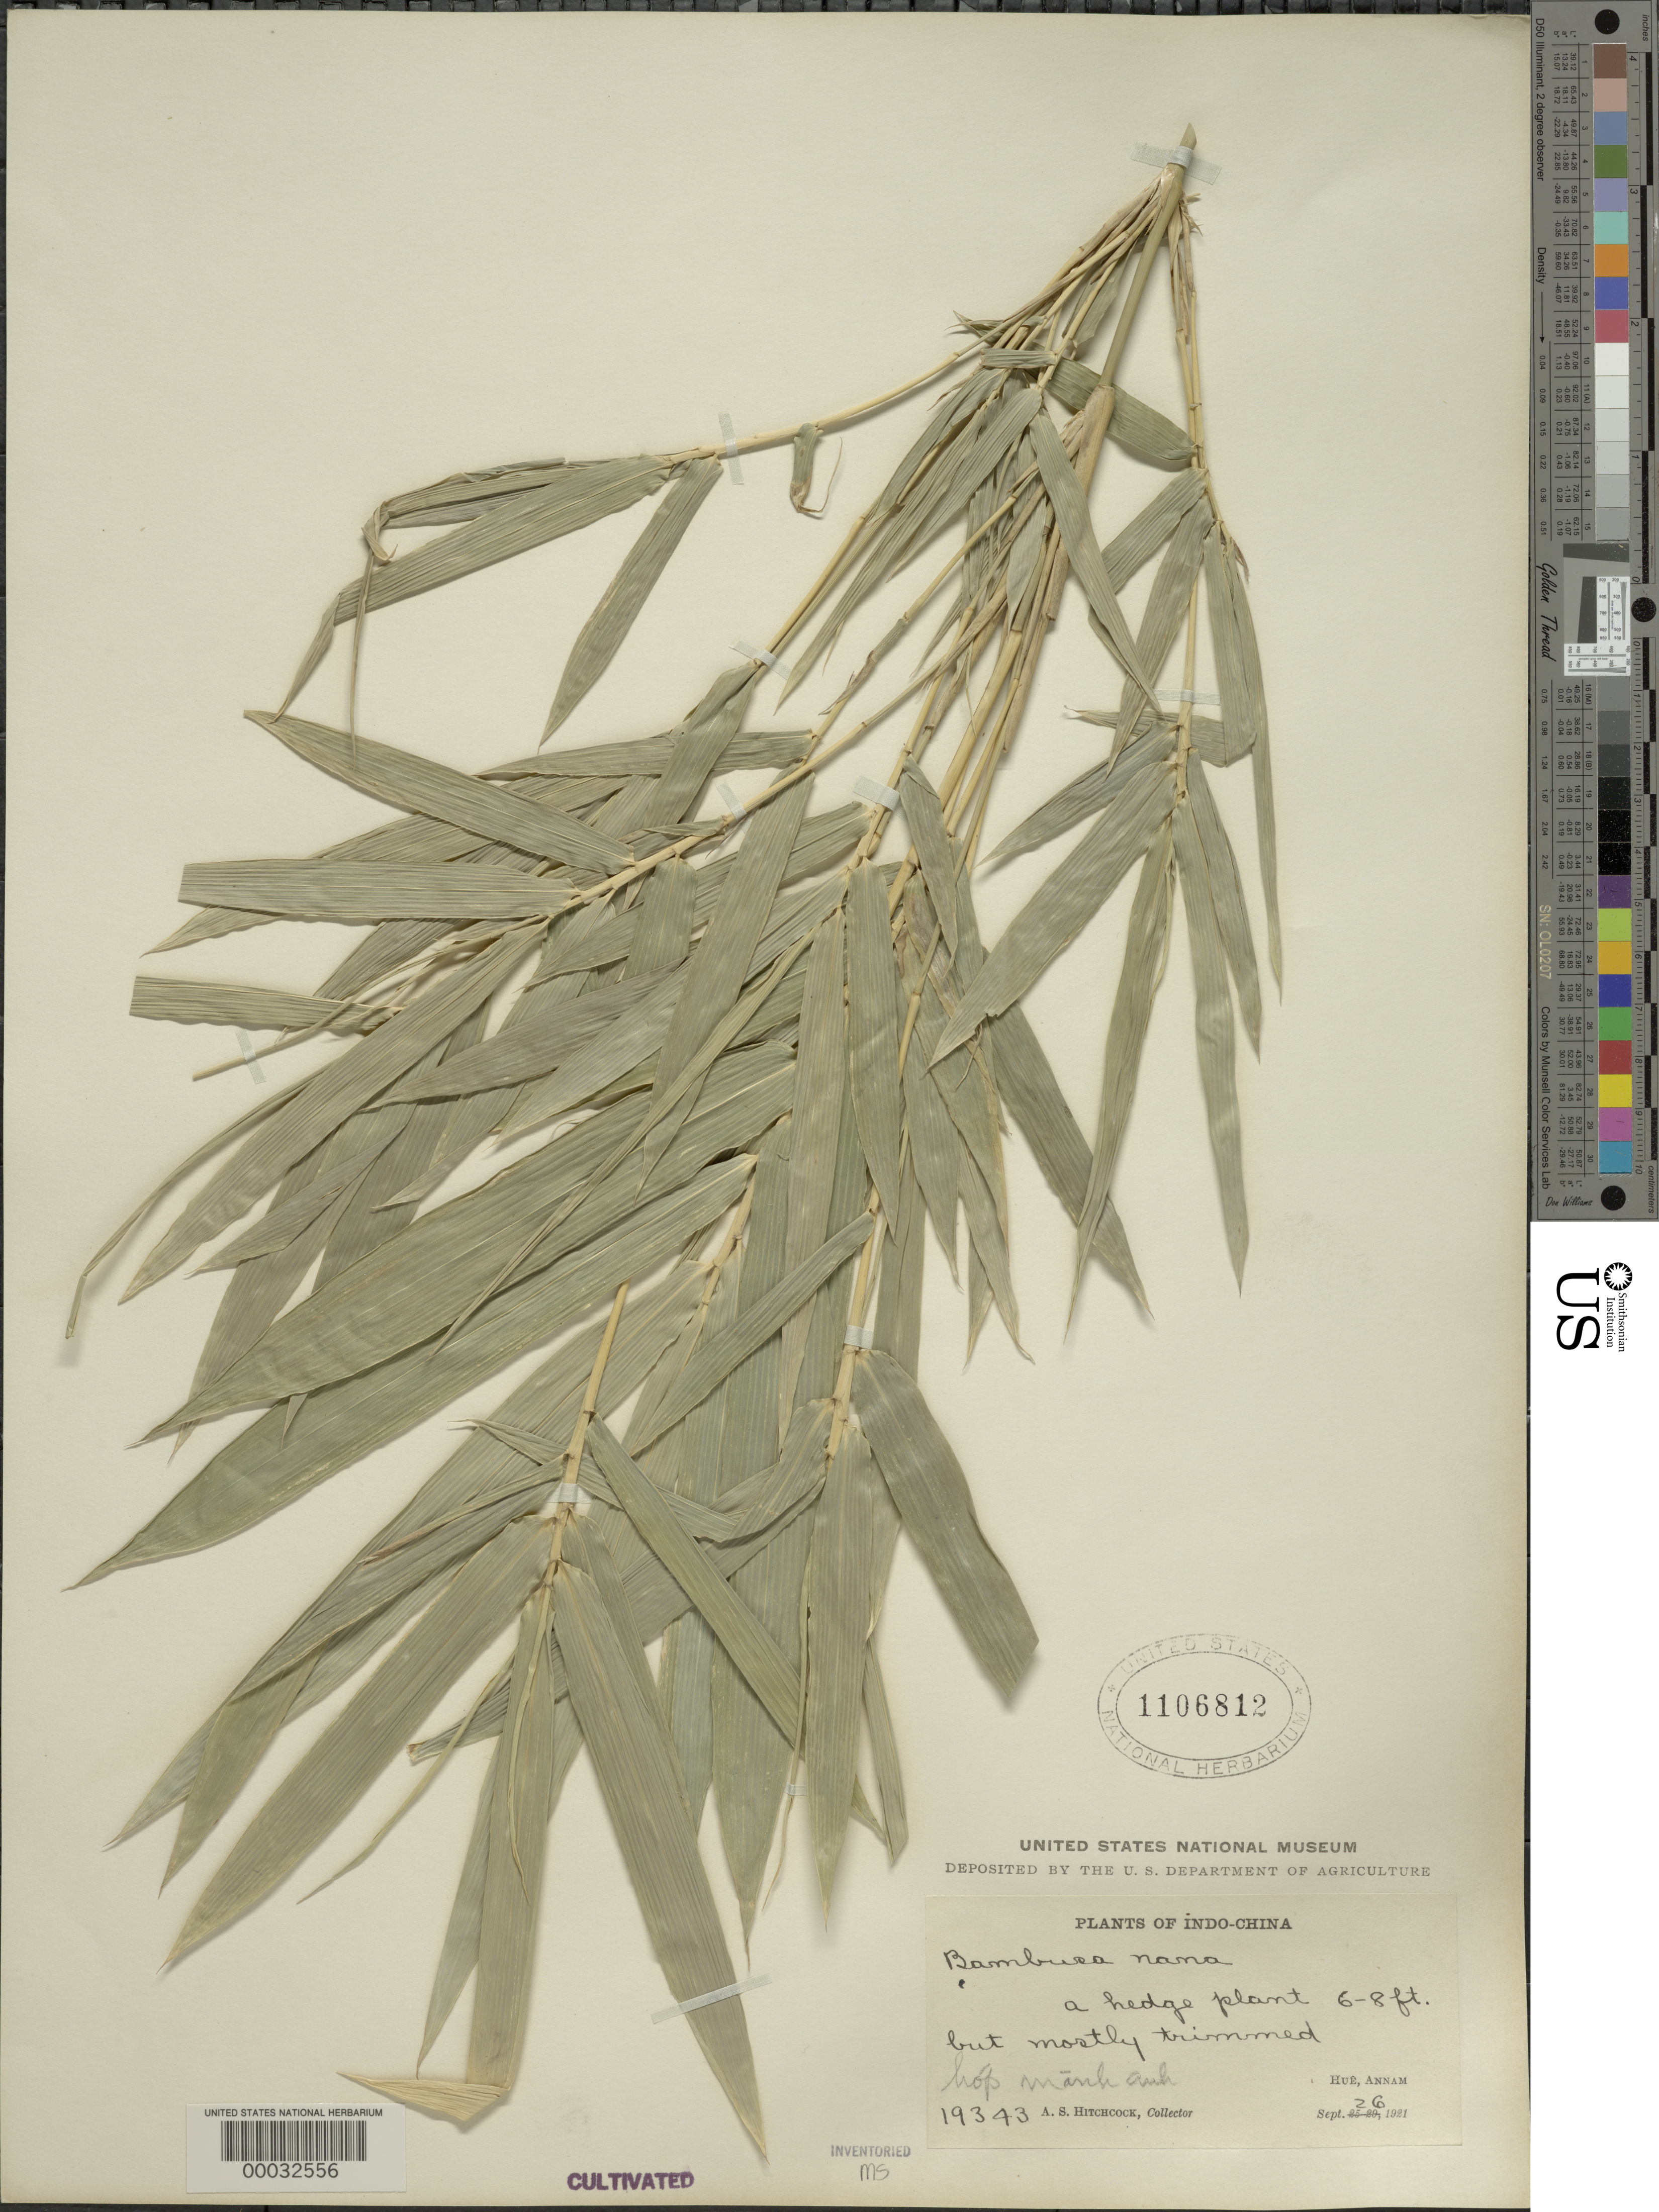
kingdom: Plantae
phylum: Tracheophyta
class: Liliopsida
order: Poales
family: Poaceae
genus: Bambusa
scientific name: Bambusa multiplex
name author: (Lour.) Raeusch. ex Schult. & Schult. f.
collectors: A. S. Hitchcock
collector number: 19343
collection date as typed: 26 Sep 1921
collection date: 1921-09-26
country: Vietnam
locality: Hue, annam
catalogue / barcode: US 1106812